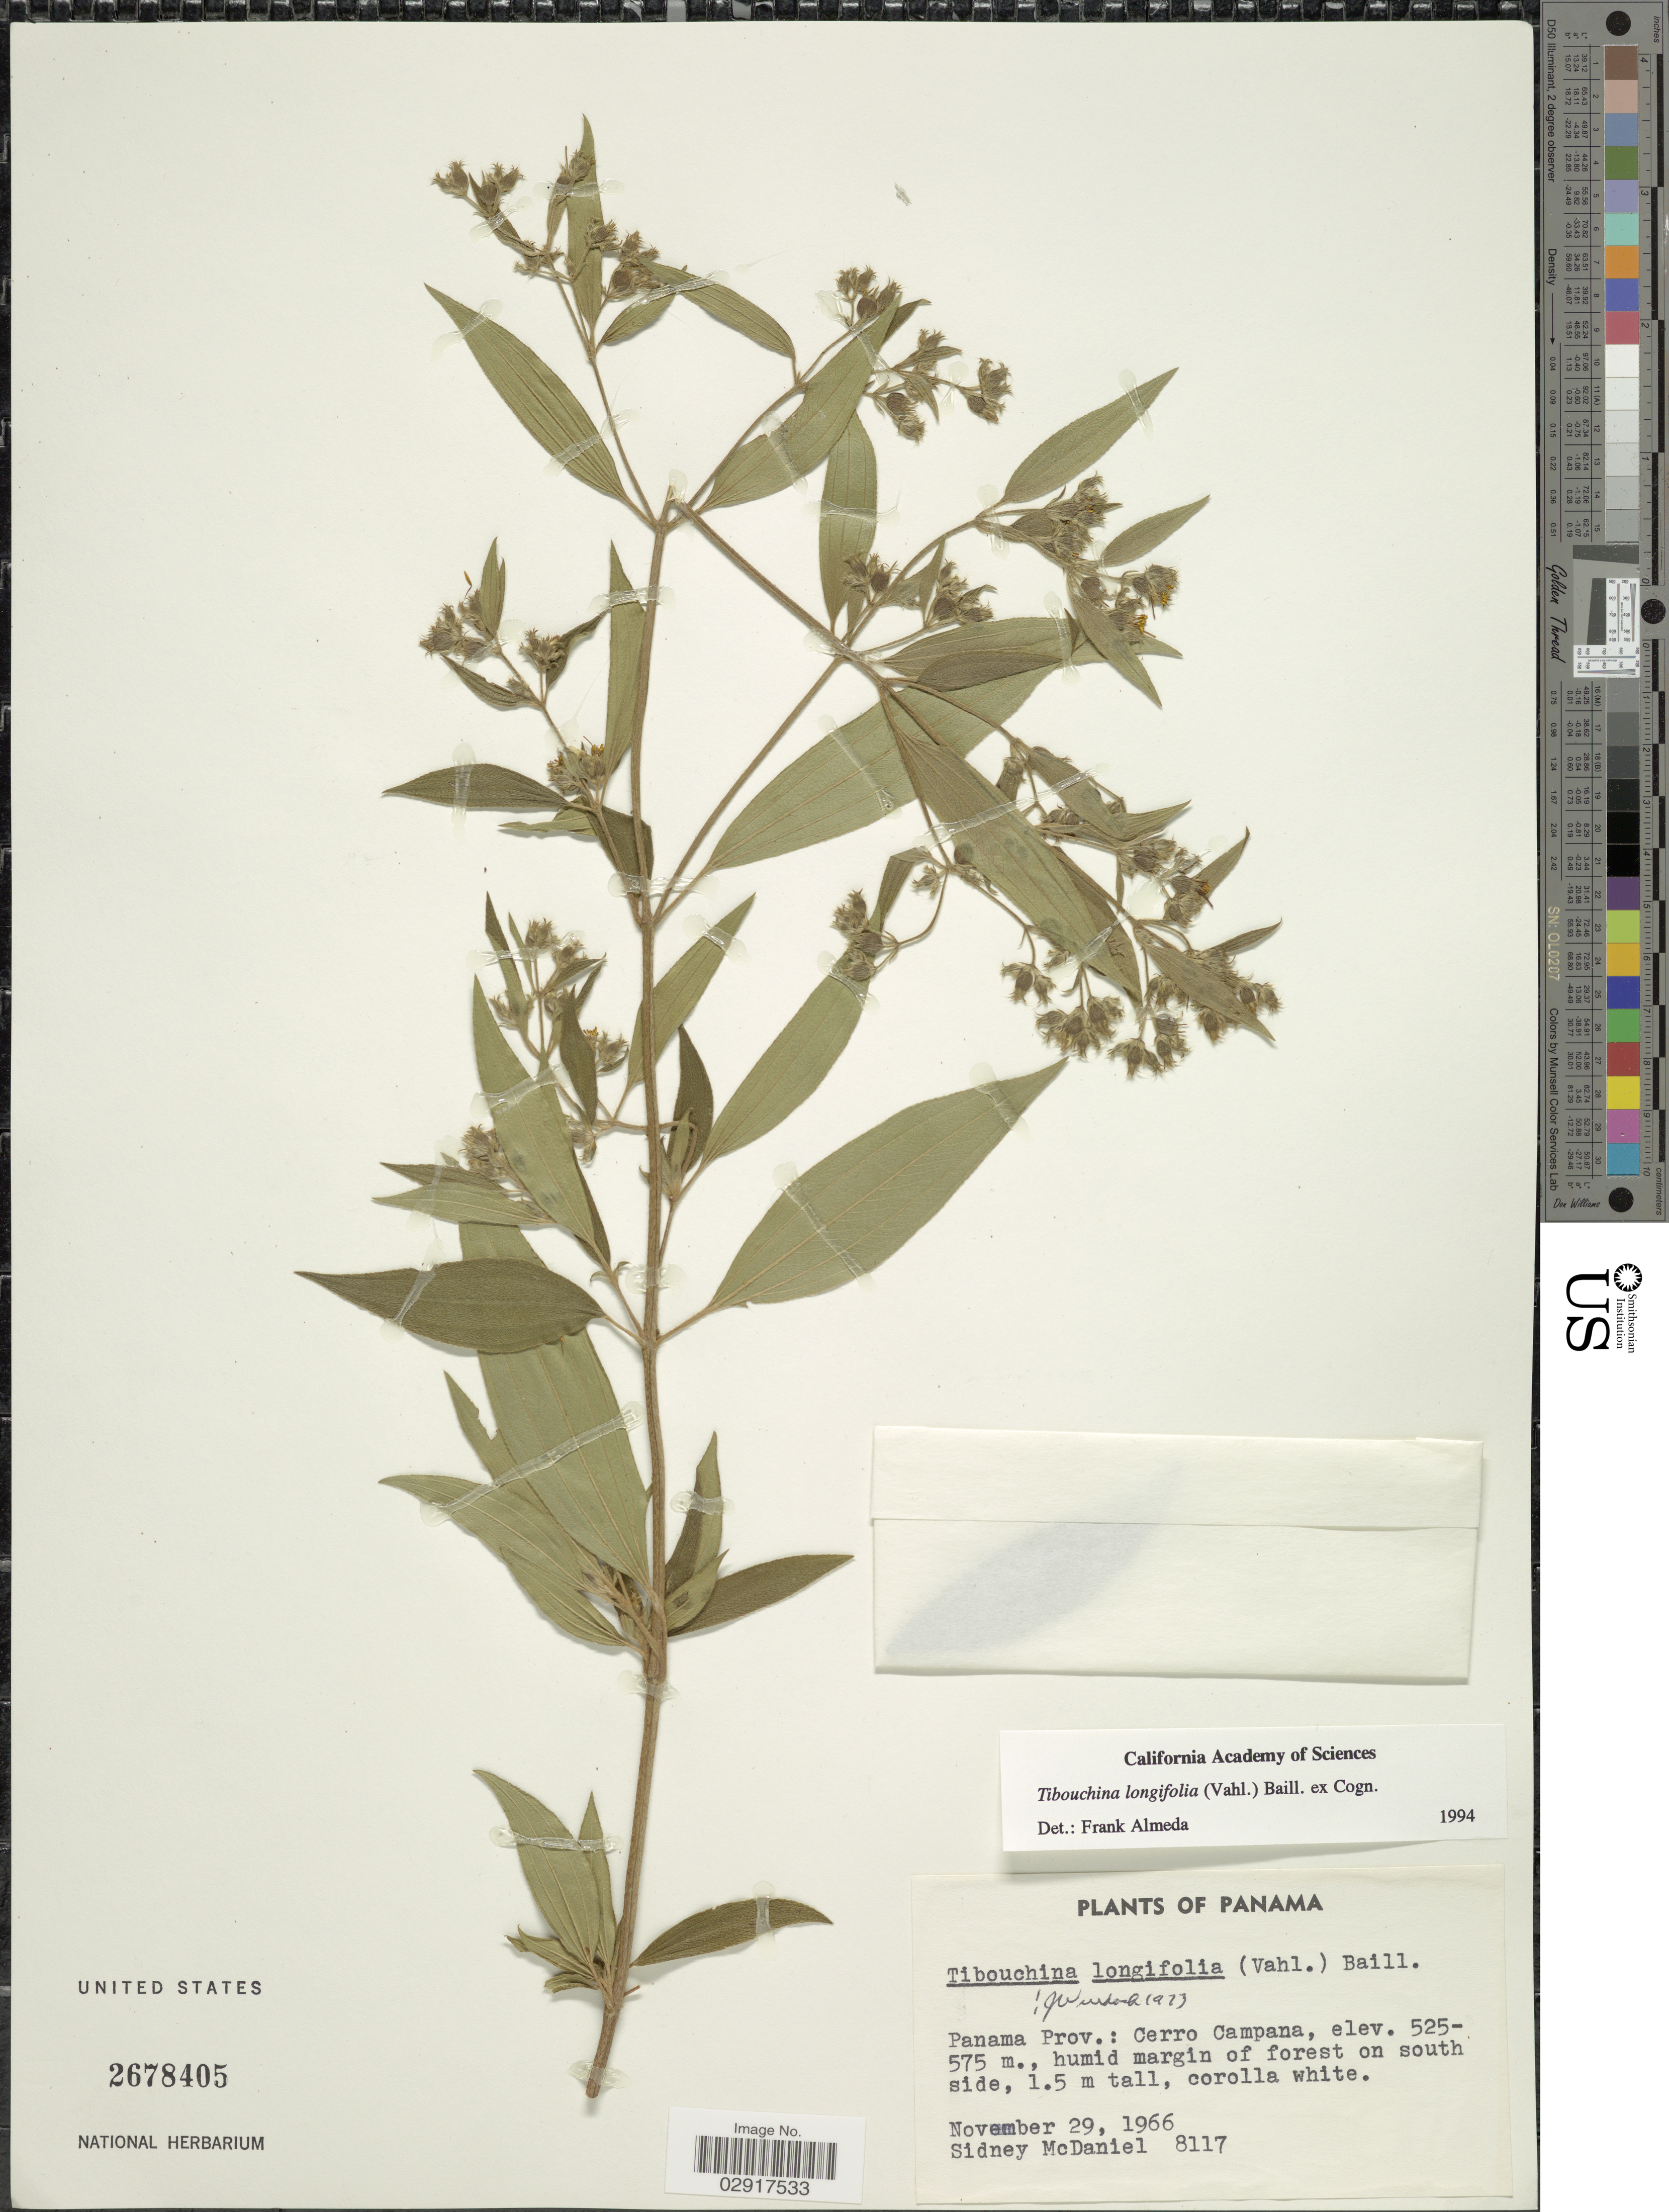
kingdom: Plantae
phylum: Tracheophyta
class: Magnoliopsida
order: Myrtales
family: Melastomataceae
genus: Chaetogastra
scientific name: Chaetogastra longifolia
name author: (Vahl) DC.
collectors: S. McDaniel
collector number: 8117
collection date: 1966-11-29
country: Panama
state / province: Panamá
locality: Panama Prov.: Cerro Campana. Humid margin of forest on south side.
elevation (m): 525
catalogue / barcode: US 2678405